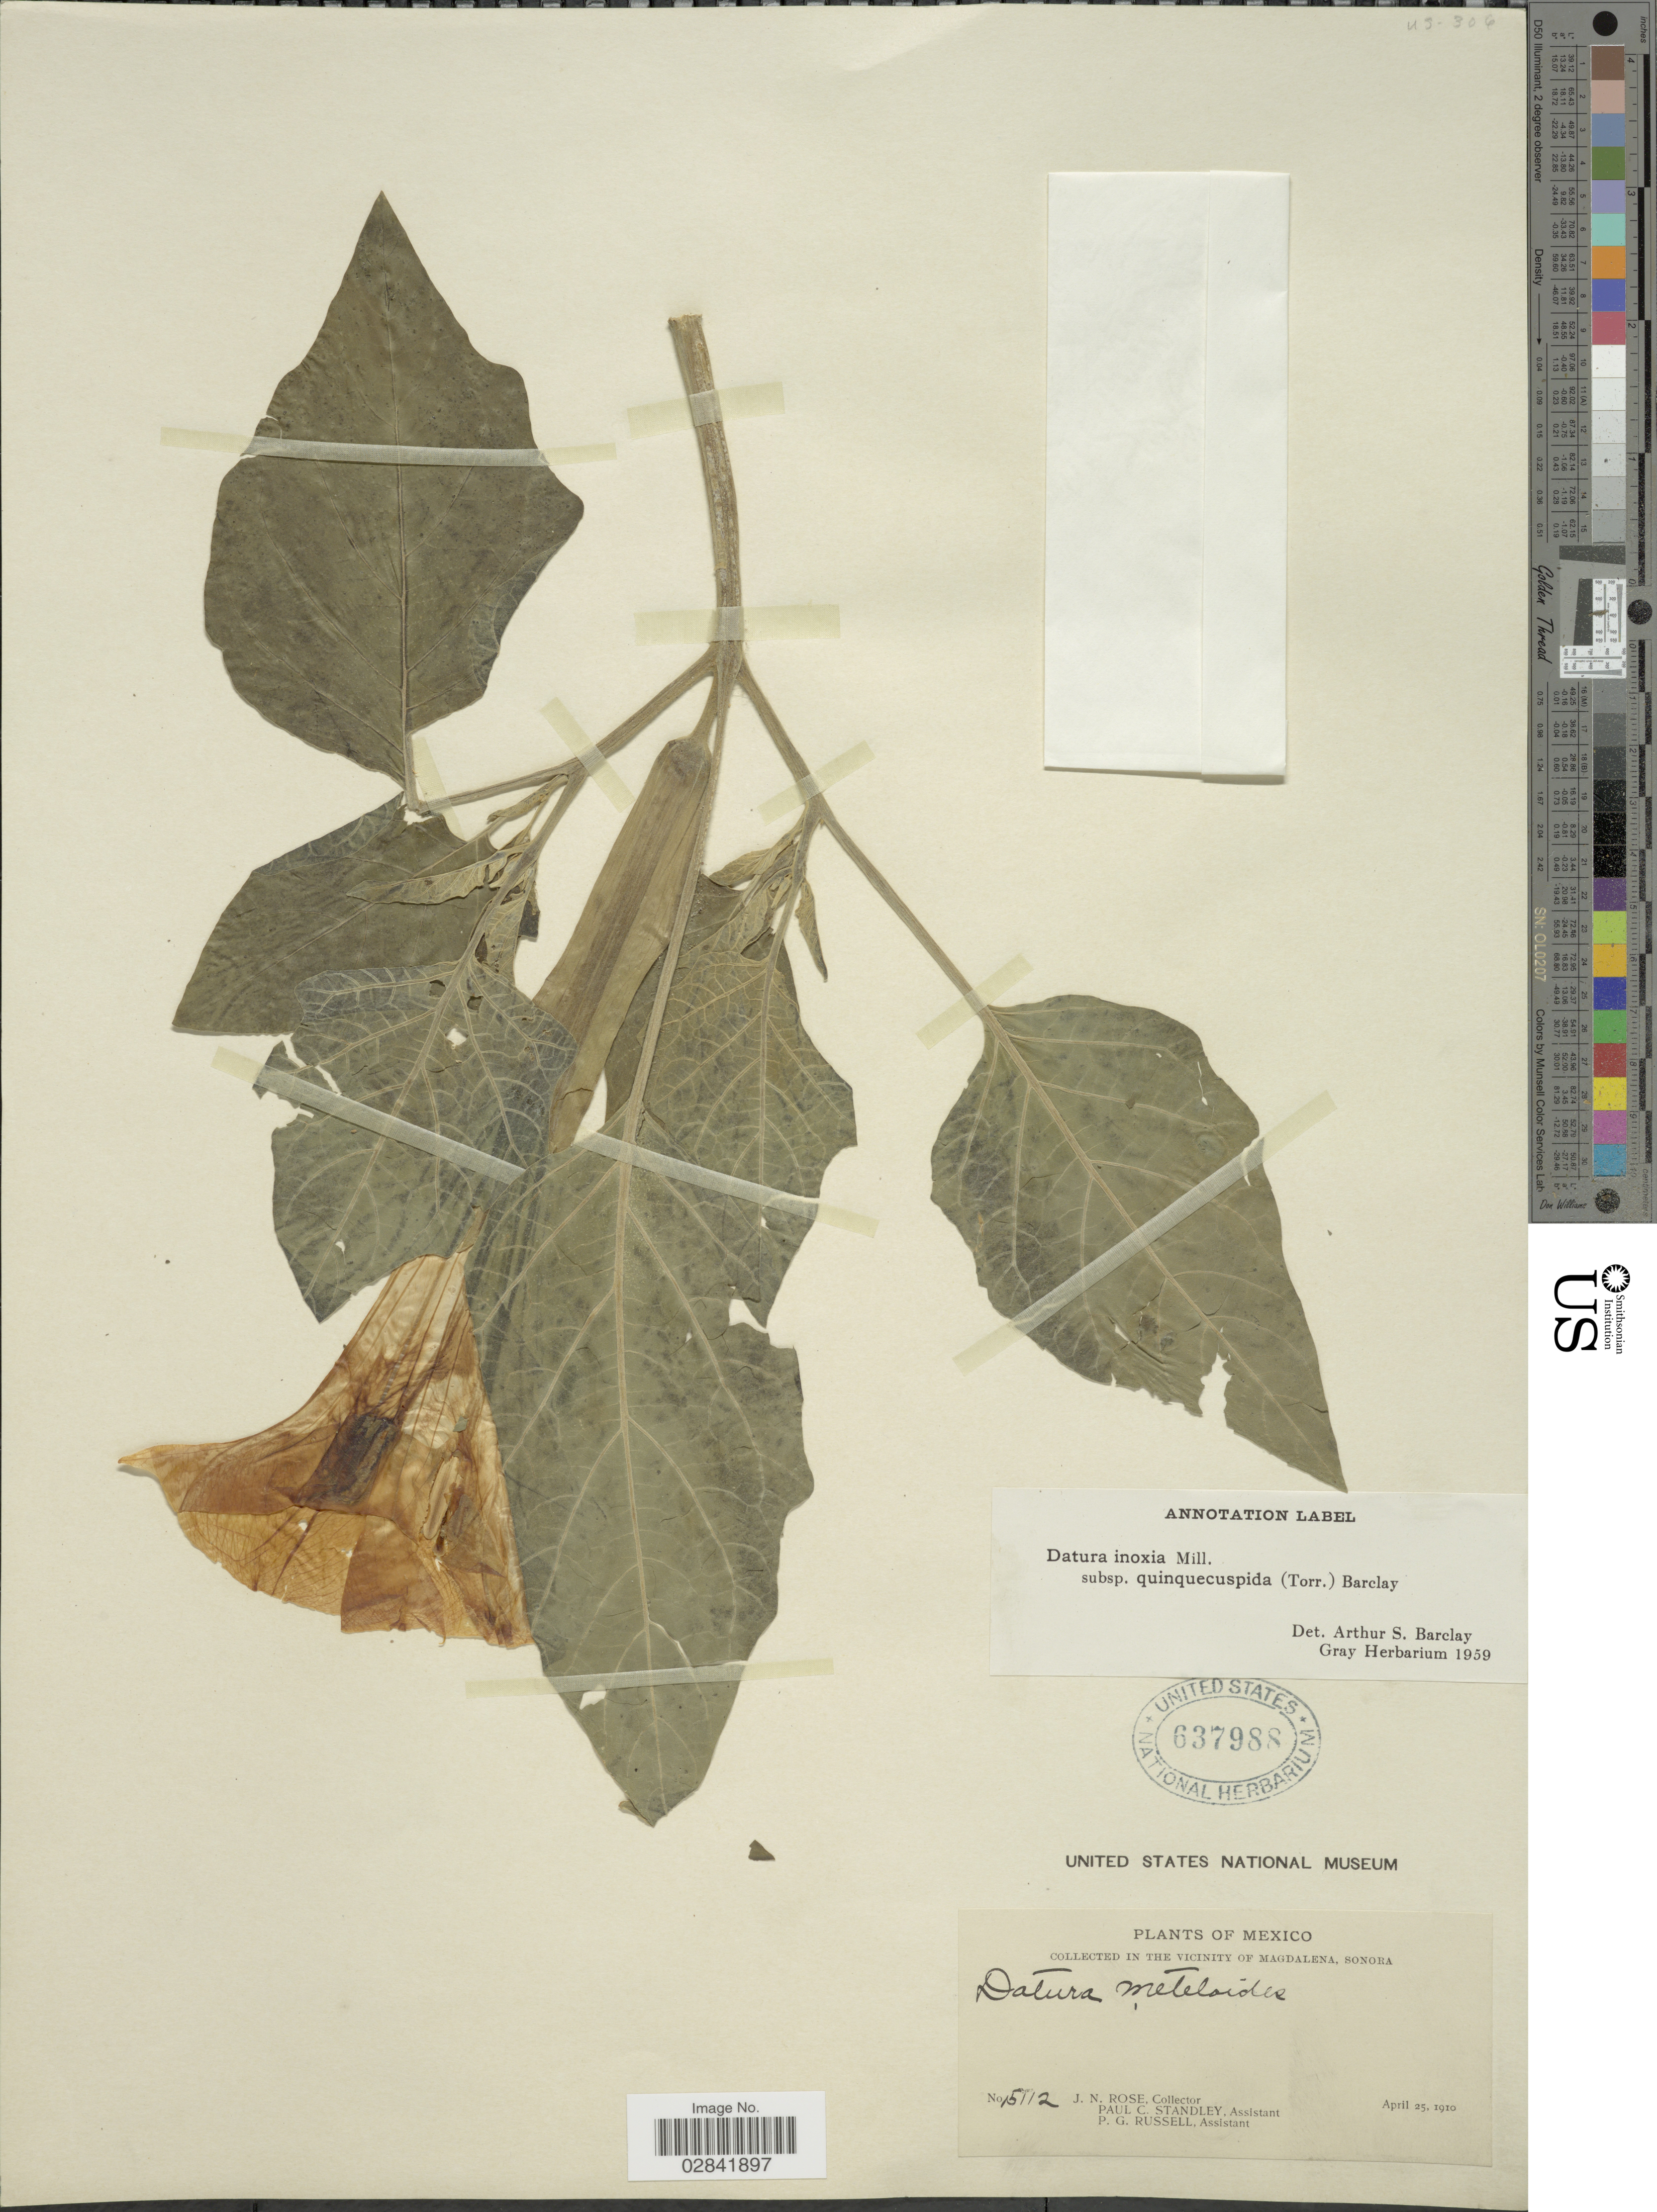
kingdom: Plantae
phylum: Tracheophyta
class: Magnoliopsida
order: Solanales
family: Solanaceae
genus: Datura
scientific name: Datura wrightii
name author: Regel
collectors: J. N. Rose, P. C. Standley & P. G. Russell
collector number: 15112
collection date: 1910-04-25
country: Mexico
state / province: Sonora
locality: In the vicinity of Magdalena.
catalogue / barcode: US 637988